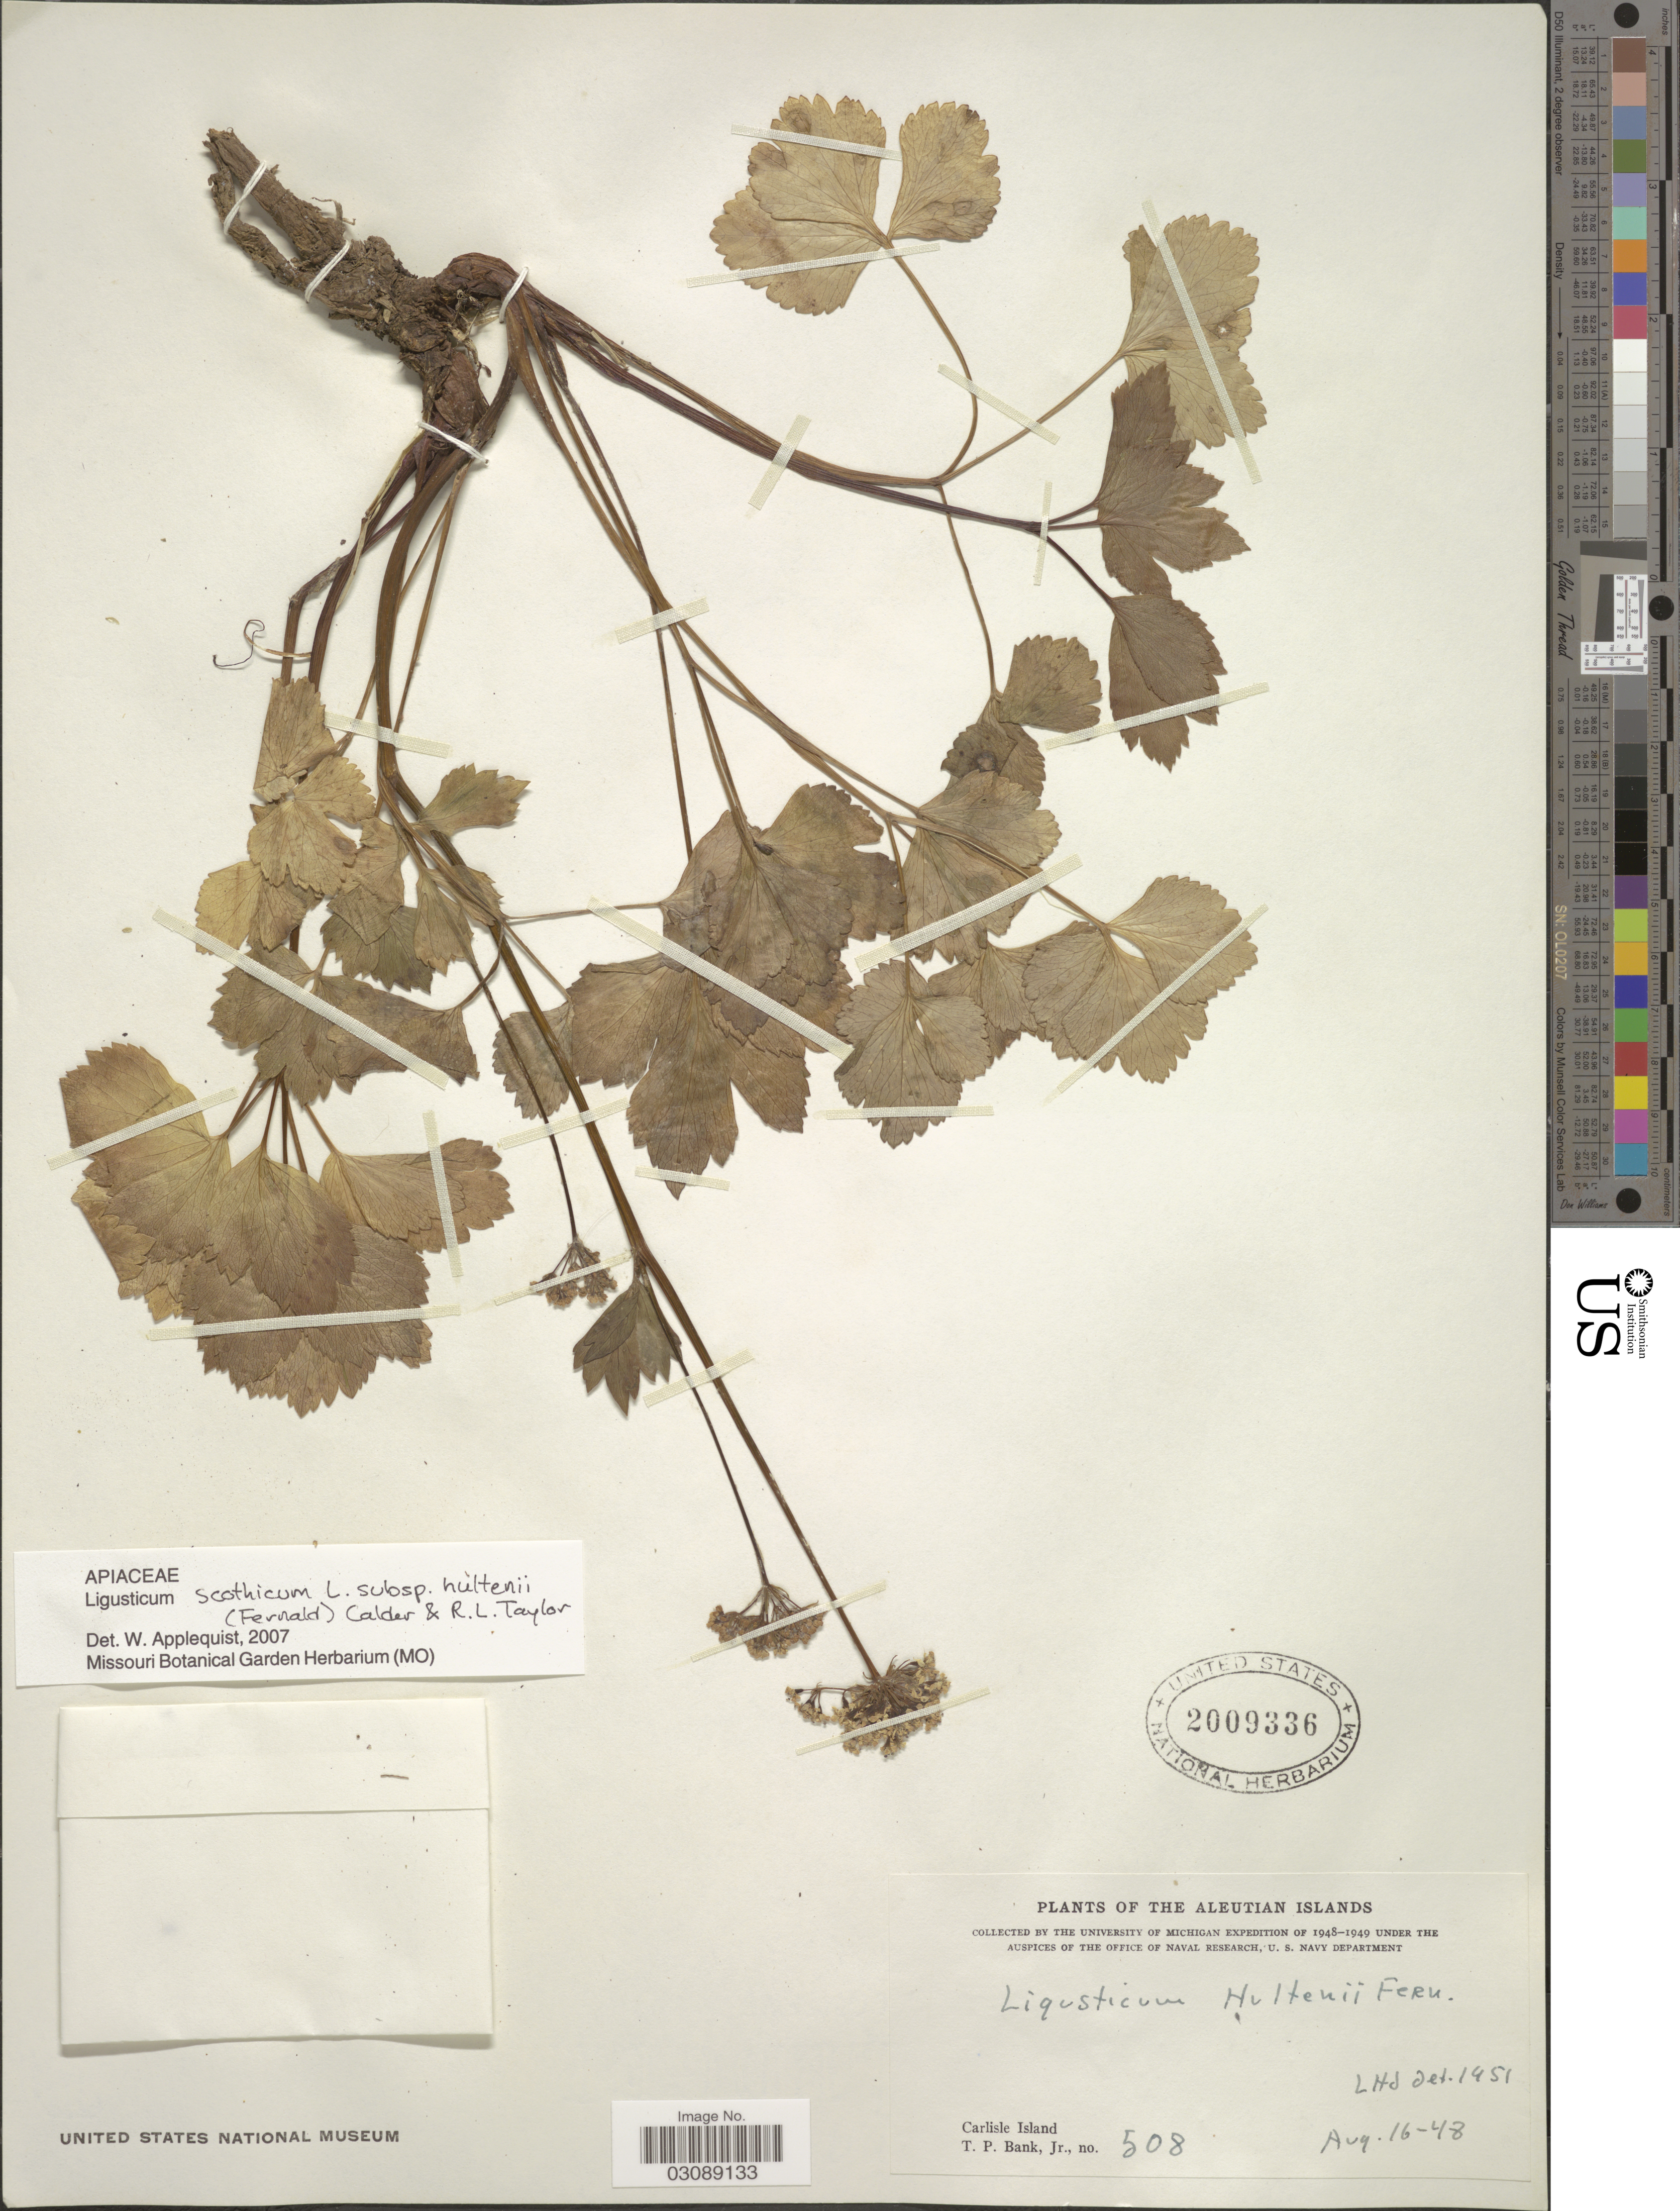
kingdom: Plantae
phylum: Tracheophyta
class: Magnoliopsida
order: Apiales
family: Apiaceae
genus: Ligusticum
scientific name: Ligusticum scoticum subsp. hultenii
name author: (Fernald) Calder & Roy L. Taylor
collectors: T. Bank Jr.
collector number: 508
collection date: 1948-08-16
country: United States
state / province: Alaska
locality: The Aleutian Islands, Carlisle Island.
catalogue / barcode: US 2009336